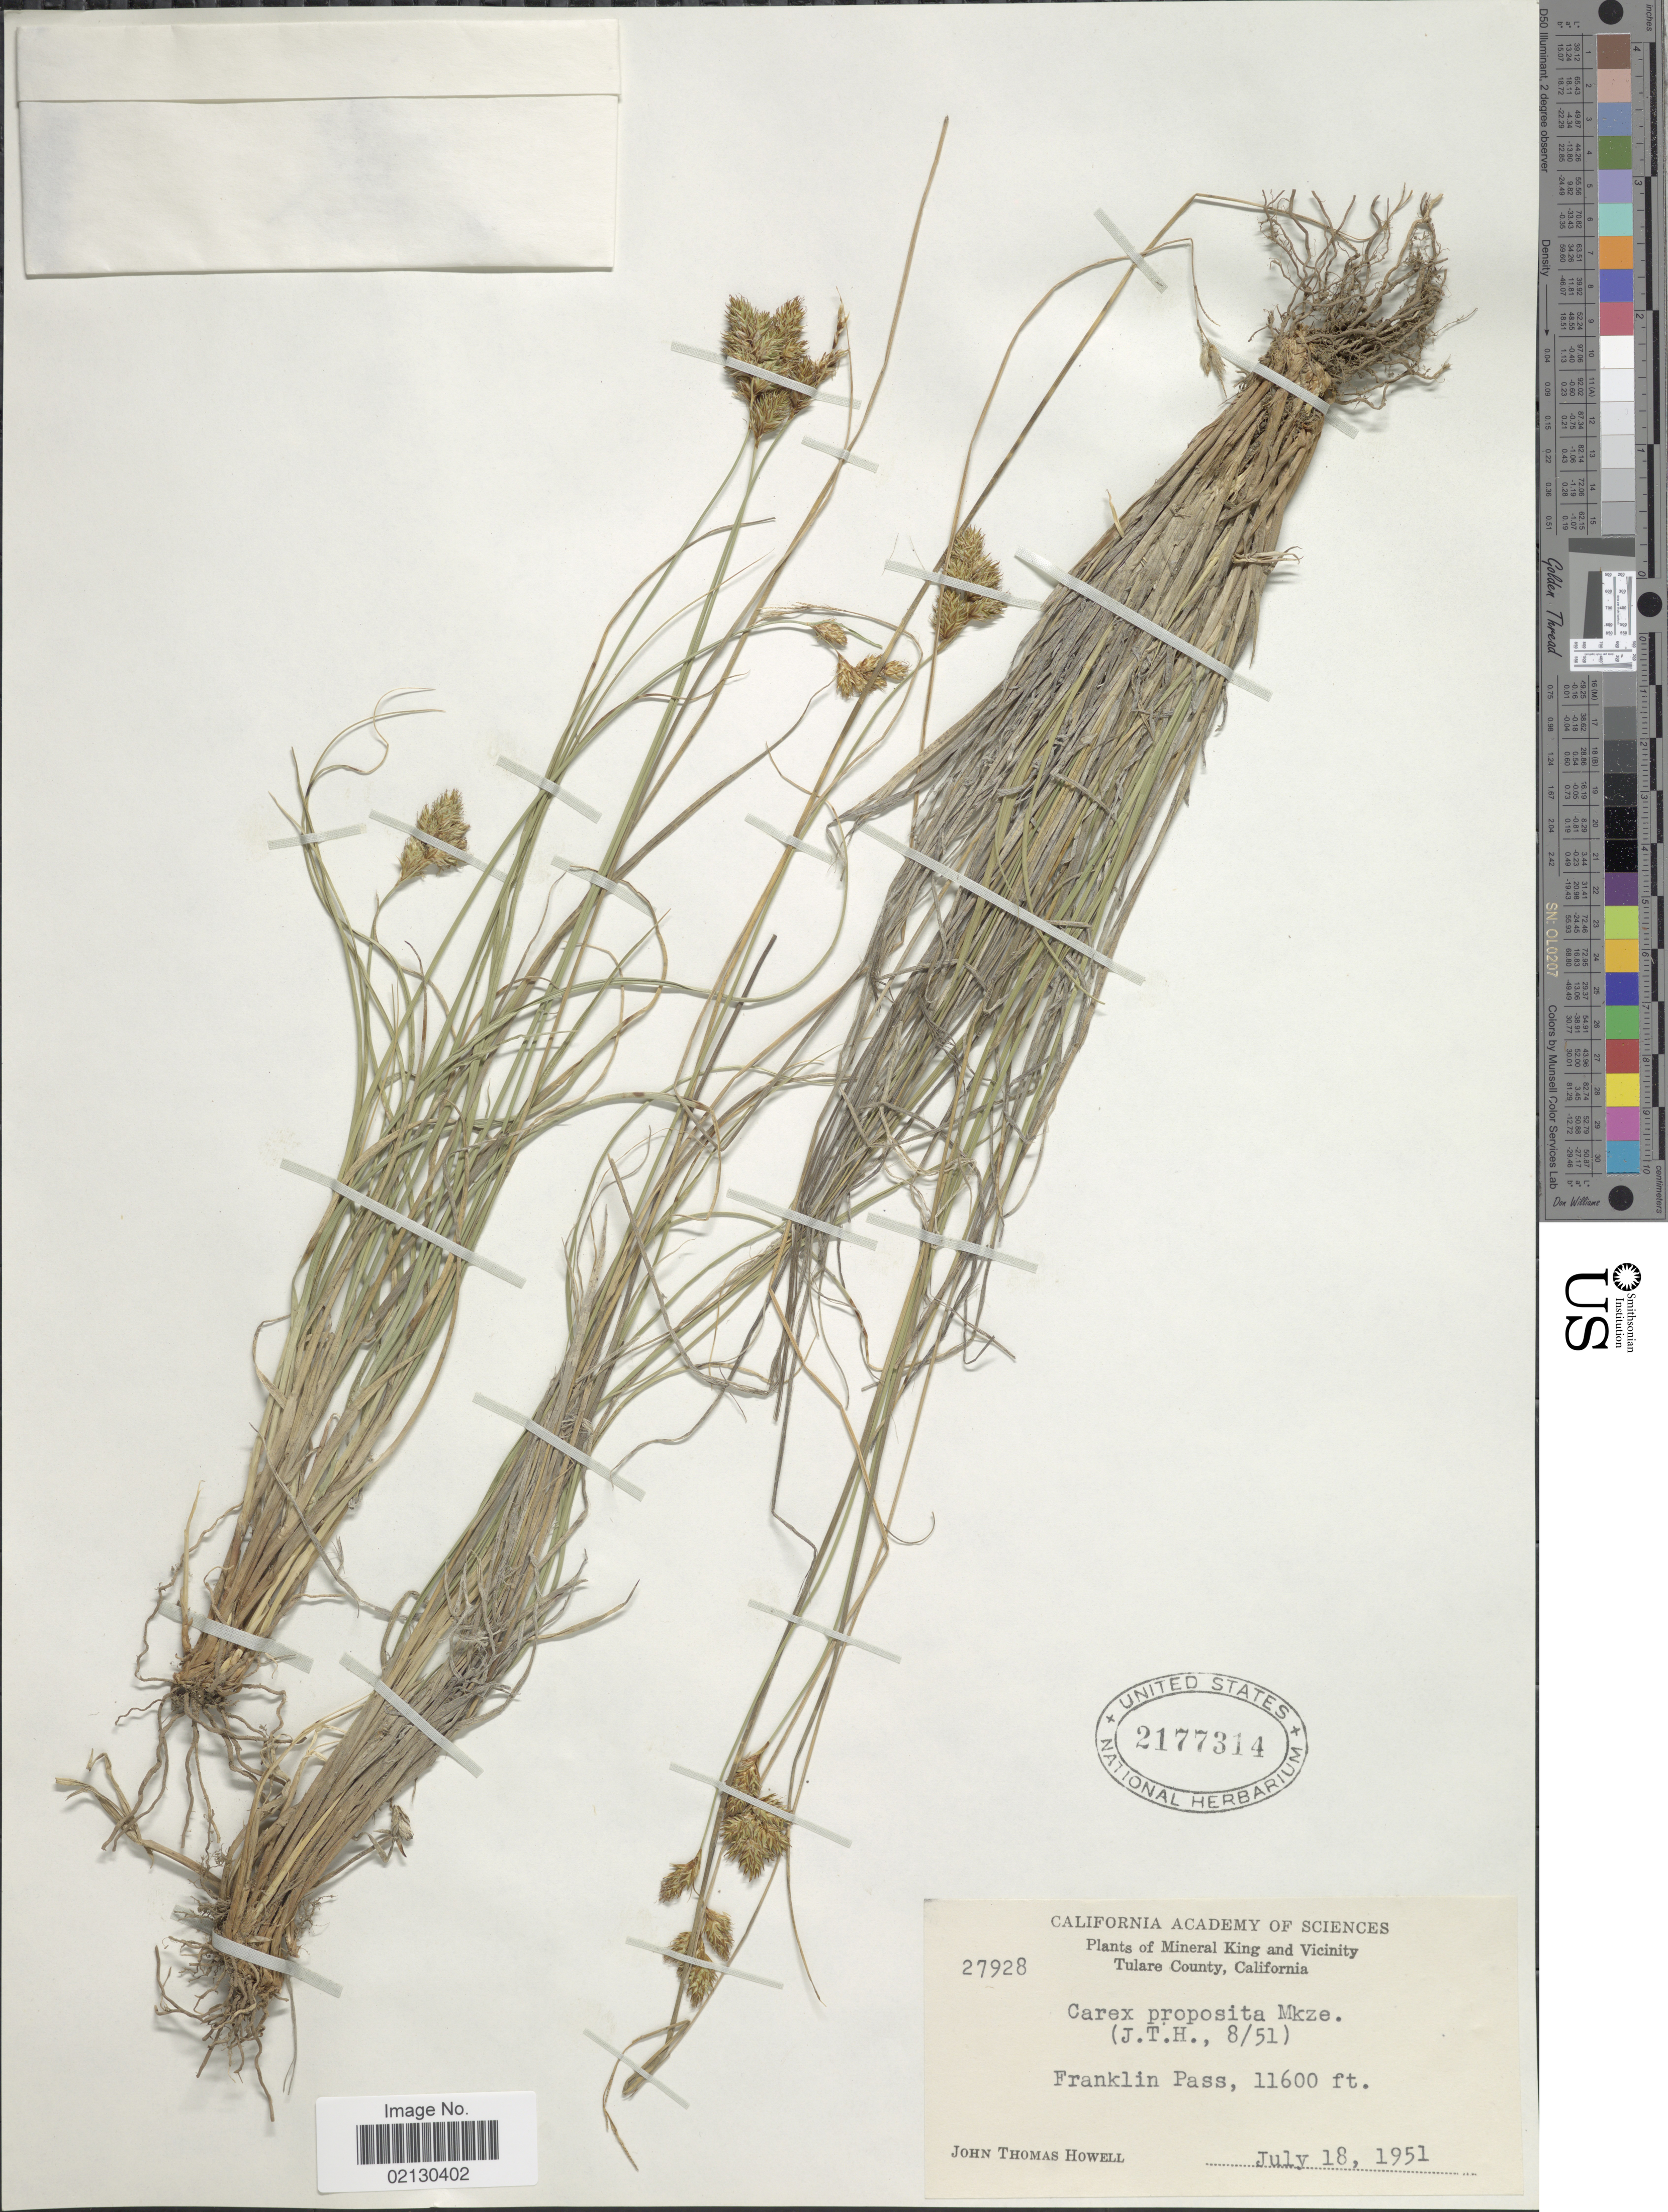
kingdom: Plantae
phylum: Tracheophyta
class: Liliopsida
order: Poales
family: Cyperaceae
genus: Carex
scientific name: Carex proposita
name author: Mack.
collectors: J. T. Howell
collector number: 27928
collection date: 1951-07-18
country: United States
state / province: California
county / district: Tulare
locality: Mineral King and Vicinity Tulare County, Franklin Pass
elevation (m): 3536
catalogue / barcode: US 2177314